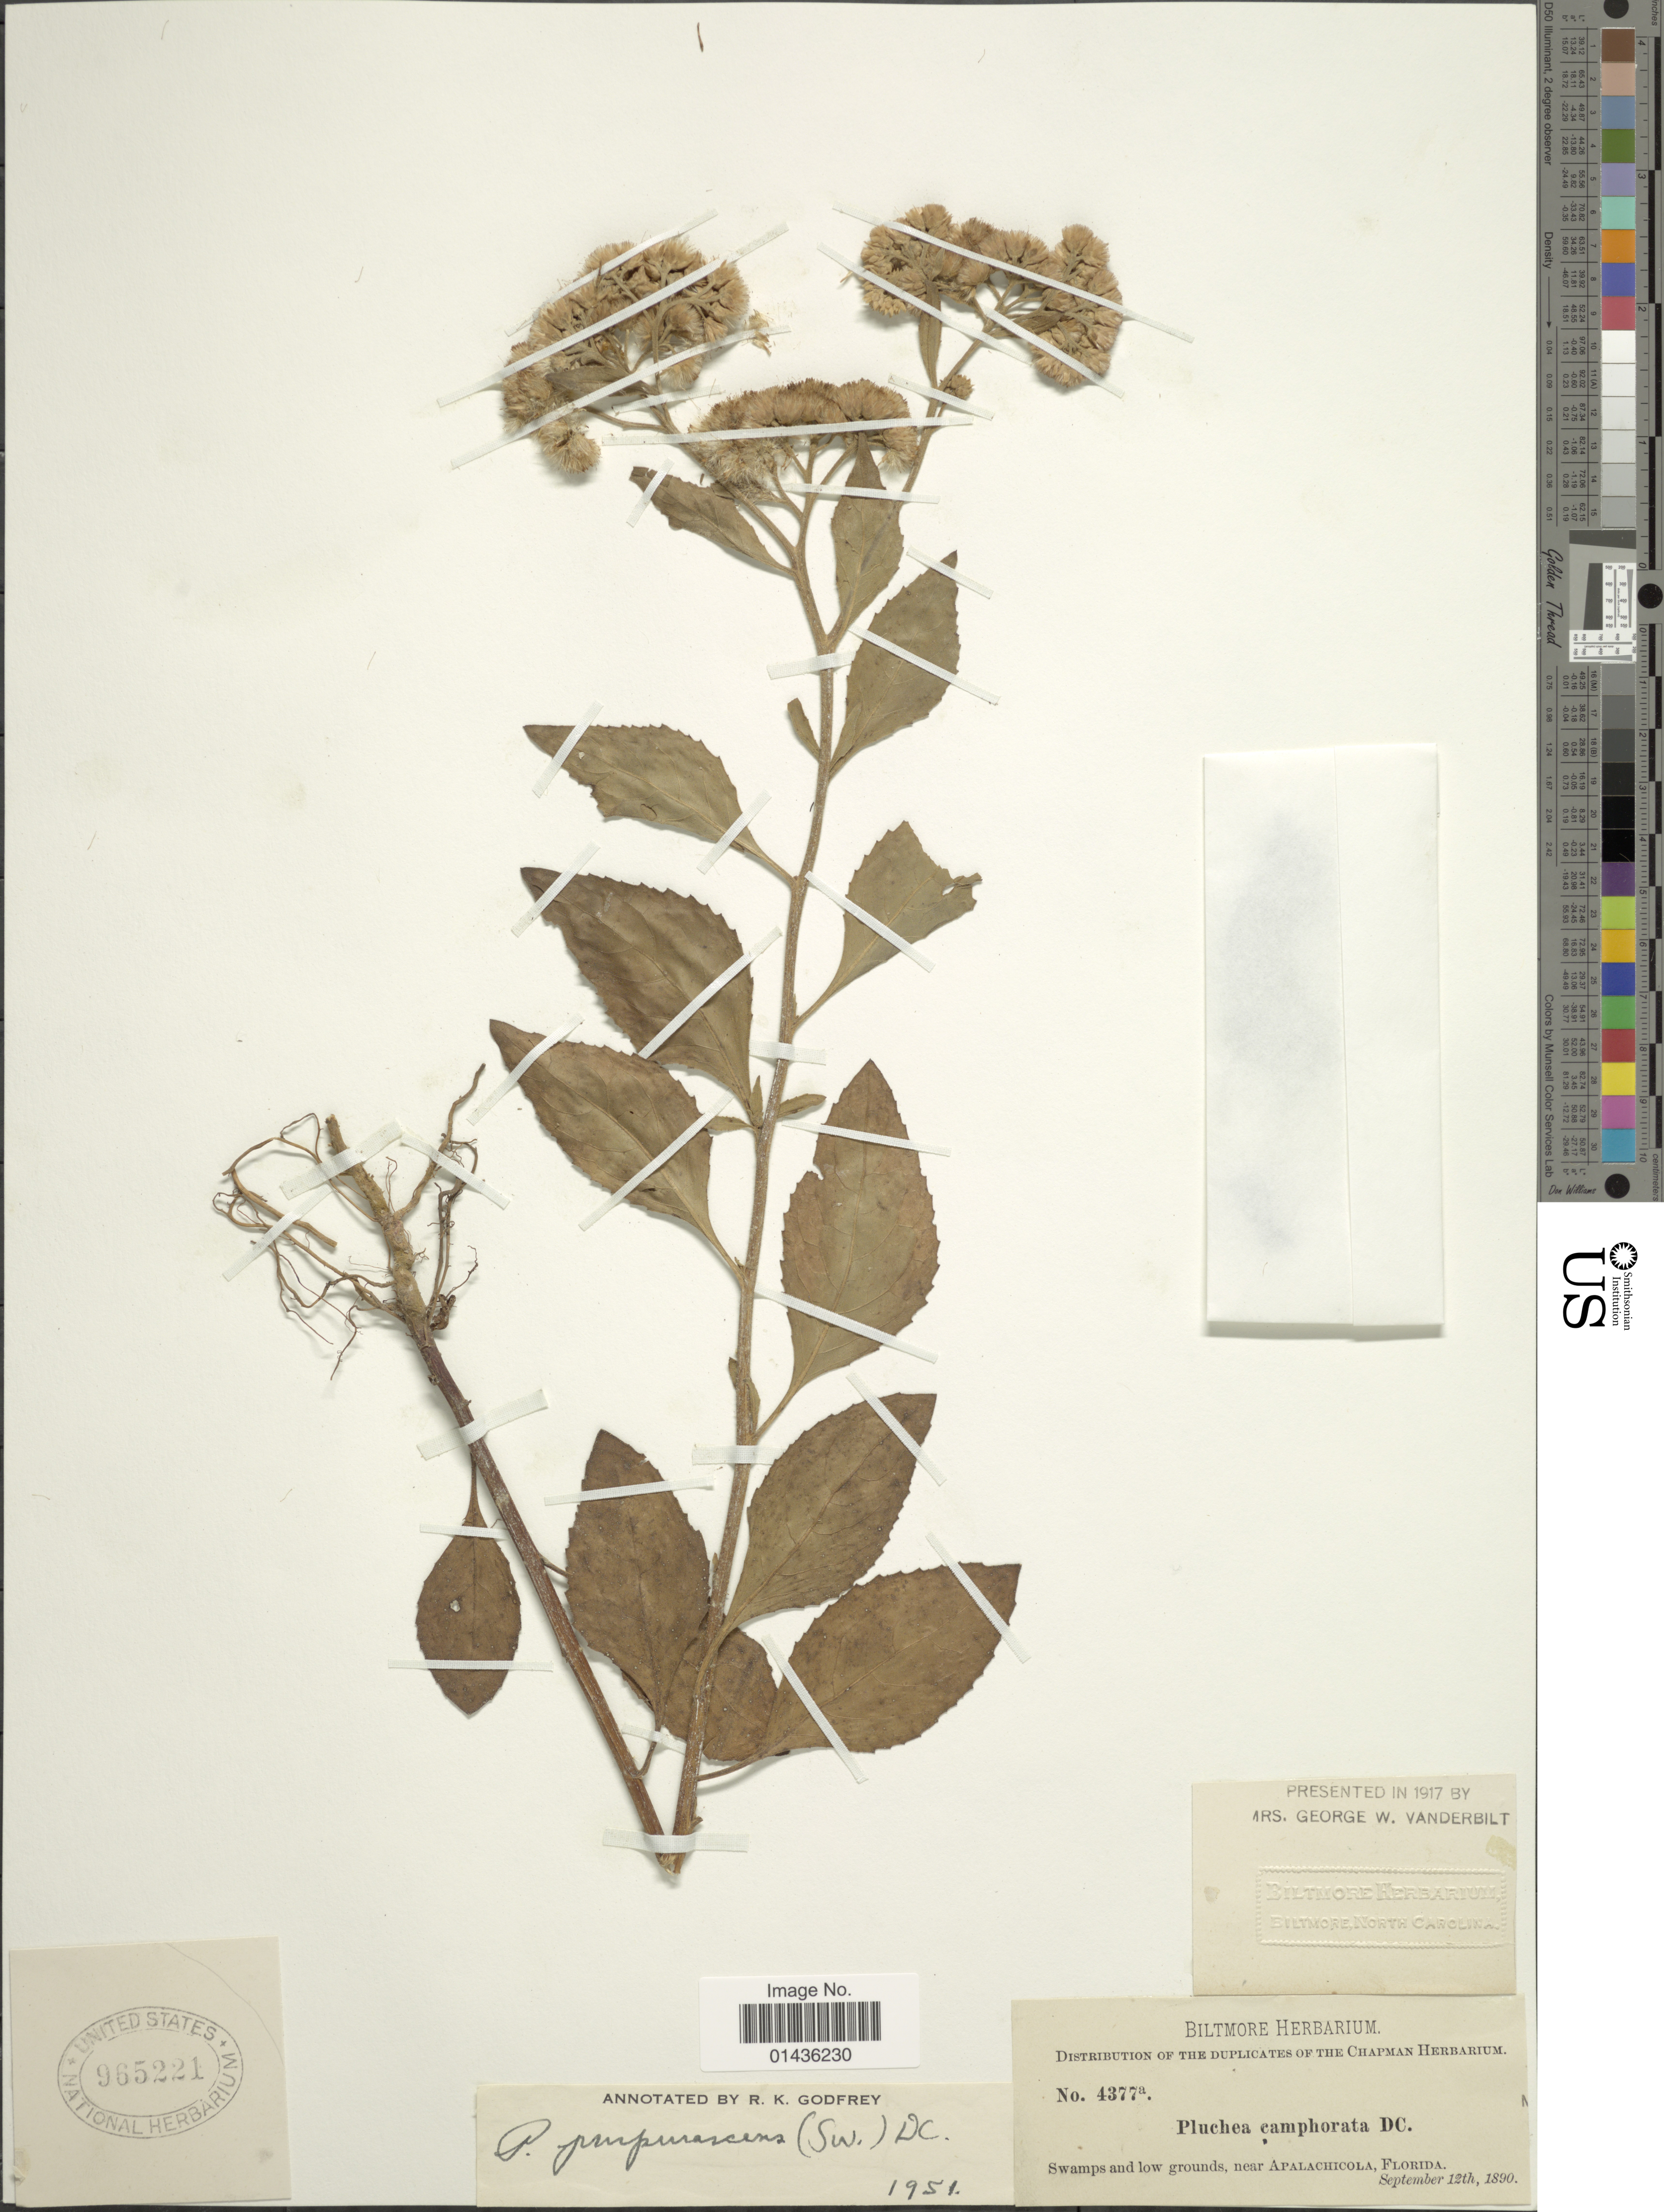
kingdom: Plantae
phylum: Tracheophyta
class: Magnoliopsida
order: Asterales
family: Asteraceae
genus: Pluchea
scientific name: Pluchea odorata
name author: (L.) Cass.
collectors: ex herb. Biltmore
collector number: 4377a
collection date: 1890-09-12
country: United States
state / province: Florida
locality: Near Apalachicola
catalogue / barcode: US 965221